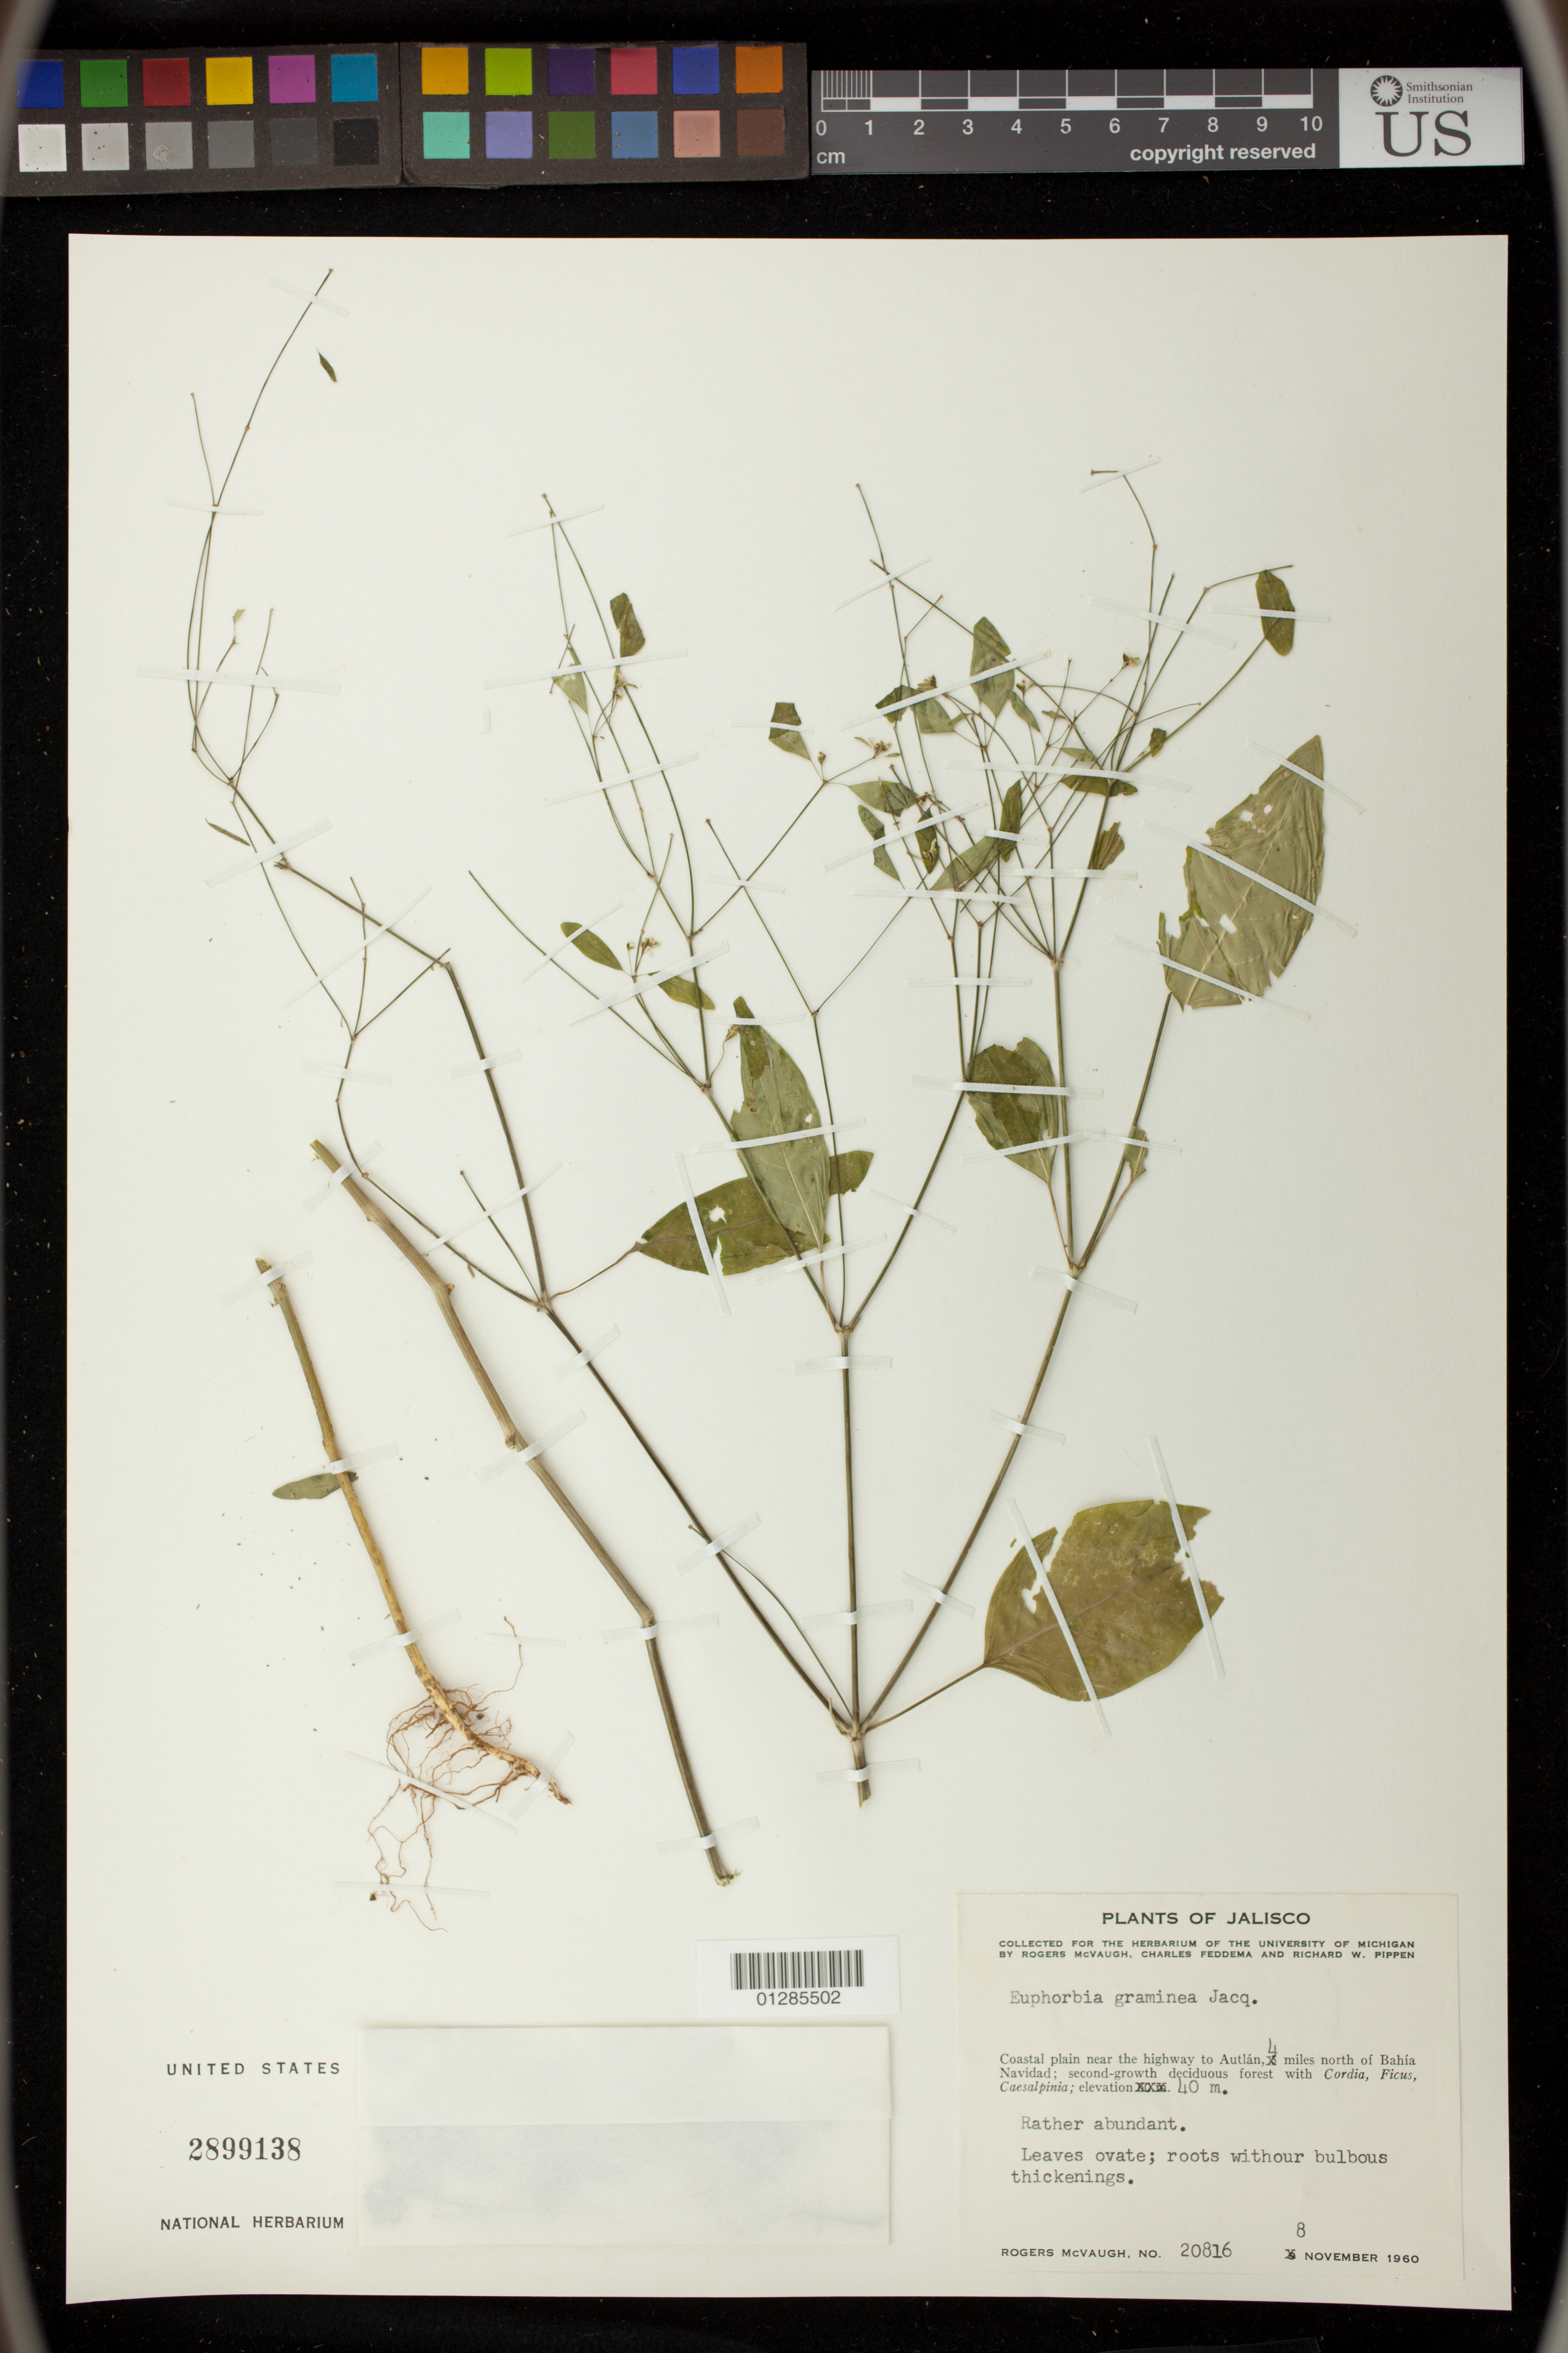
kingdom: Plantae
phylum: Tracheophyta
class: Magnoliopsida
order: Malpighiales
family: Euphorbiaceae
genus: Euphorbia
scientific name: Euphorbia graminea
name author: Jacq.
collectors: R. McVaugh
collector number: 20816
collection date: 1960-11-08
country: Mexico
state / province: Jalisco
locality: Coastal plain near the highway to Autlan, 4 miles north of Bahia Navidad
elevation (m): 40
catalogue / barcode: US 2899138